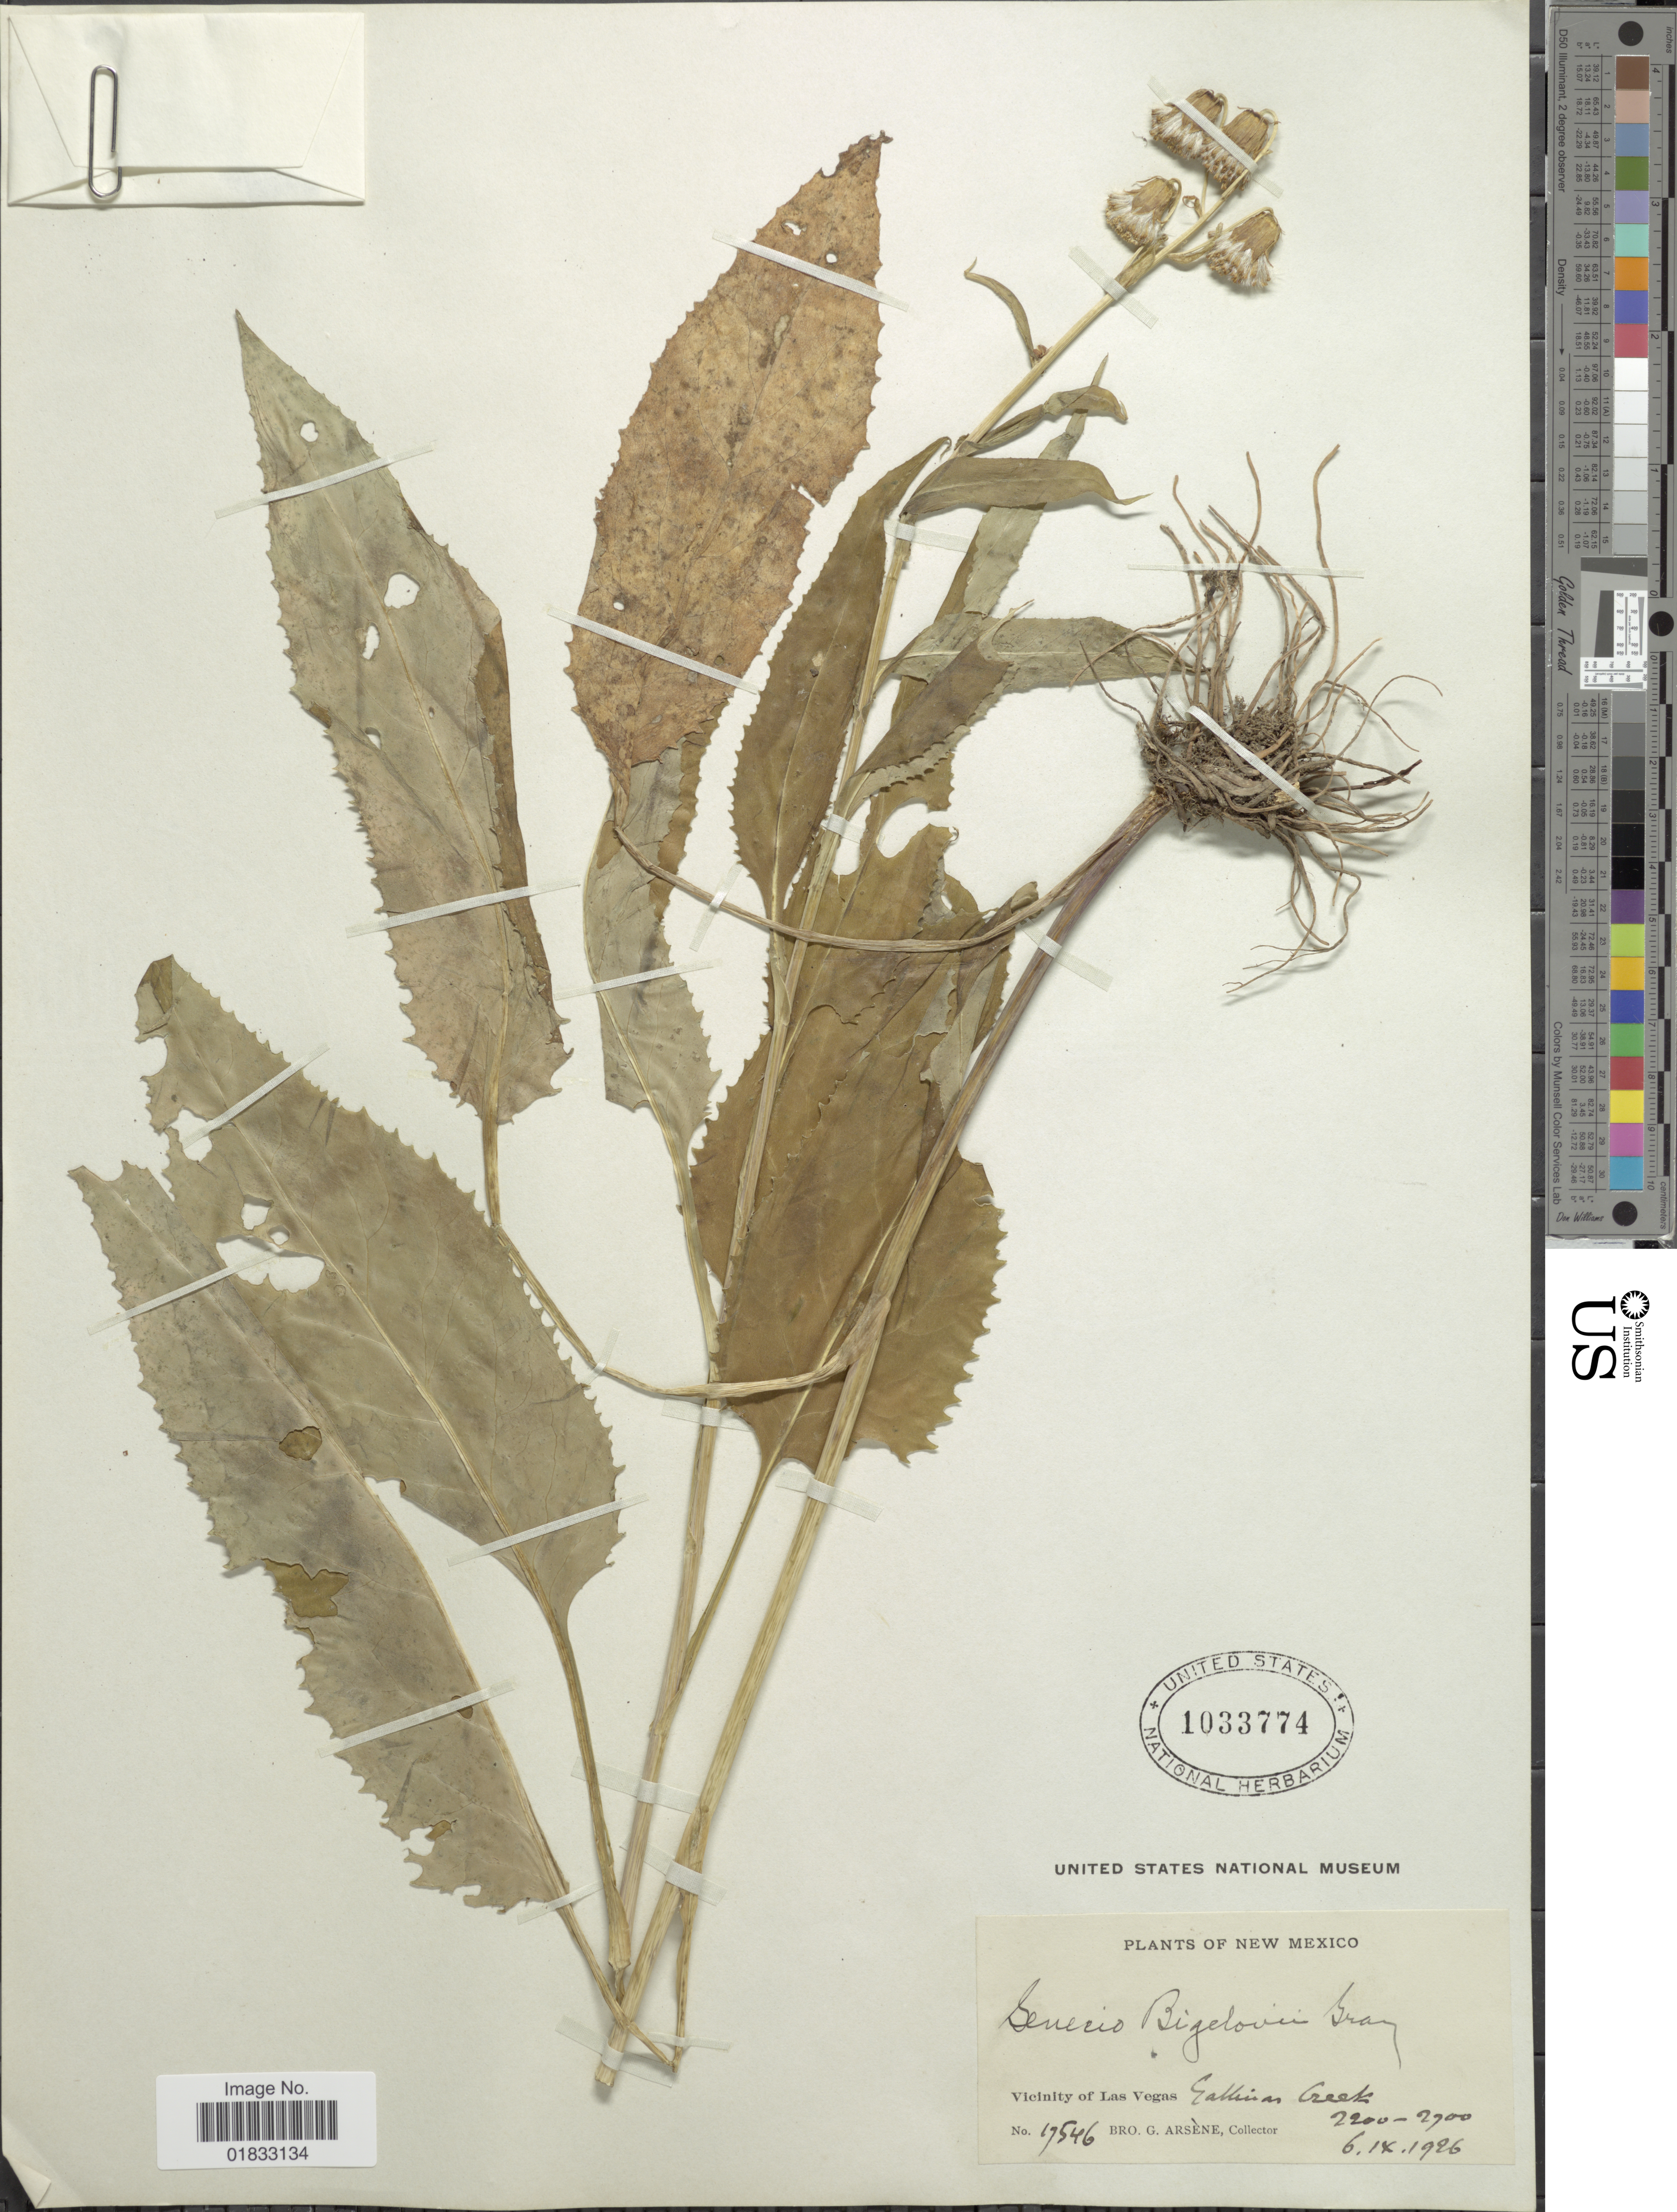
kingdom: Plantae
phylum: Tracheophyta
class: Magnoliopsida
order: Asterales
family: Asteraceae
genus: Senecio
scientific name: Senecio bigelovii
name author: A. Gray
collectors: Bro. G. Arsène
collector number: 17546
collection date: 1926-09-06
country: United States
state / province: New Mexico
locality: Vicinity of Las Vegas, Gallinas Creek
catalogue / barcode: US 1033774